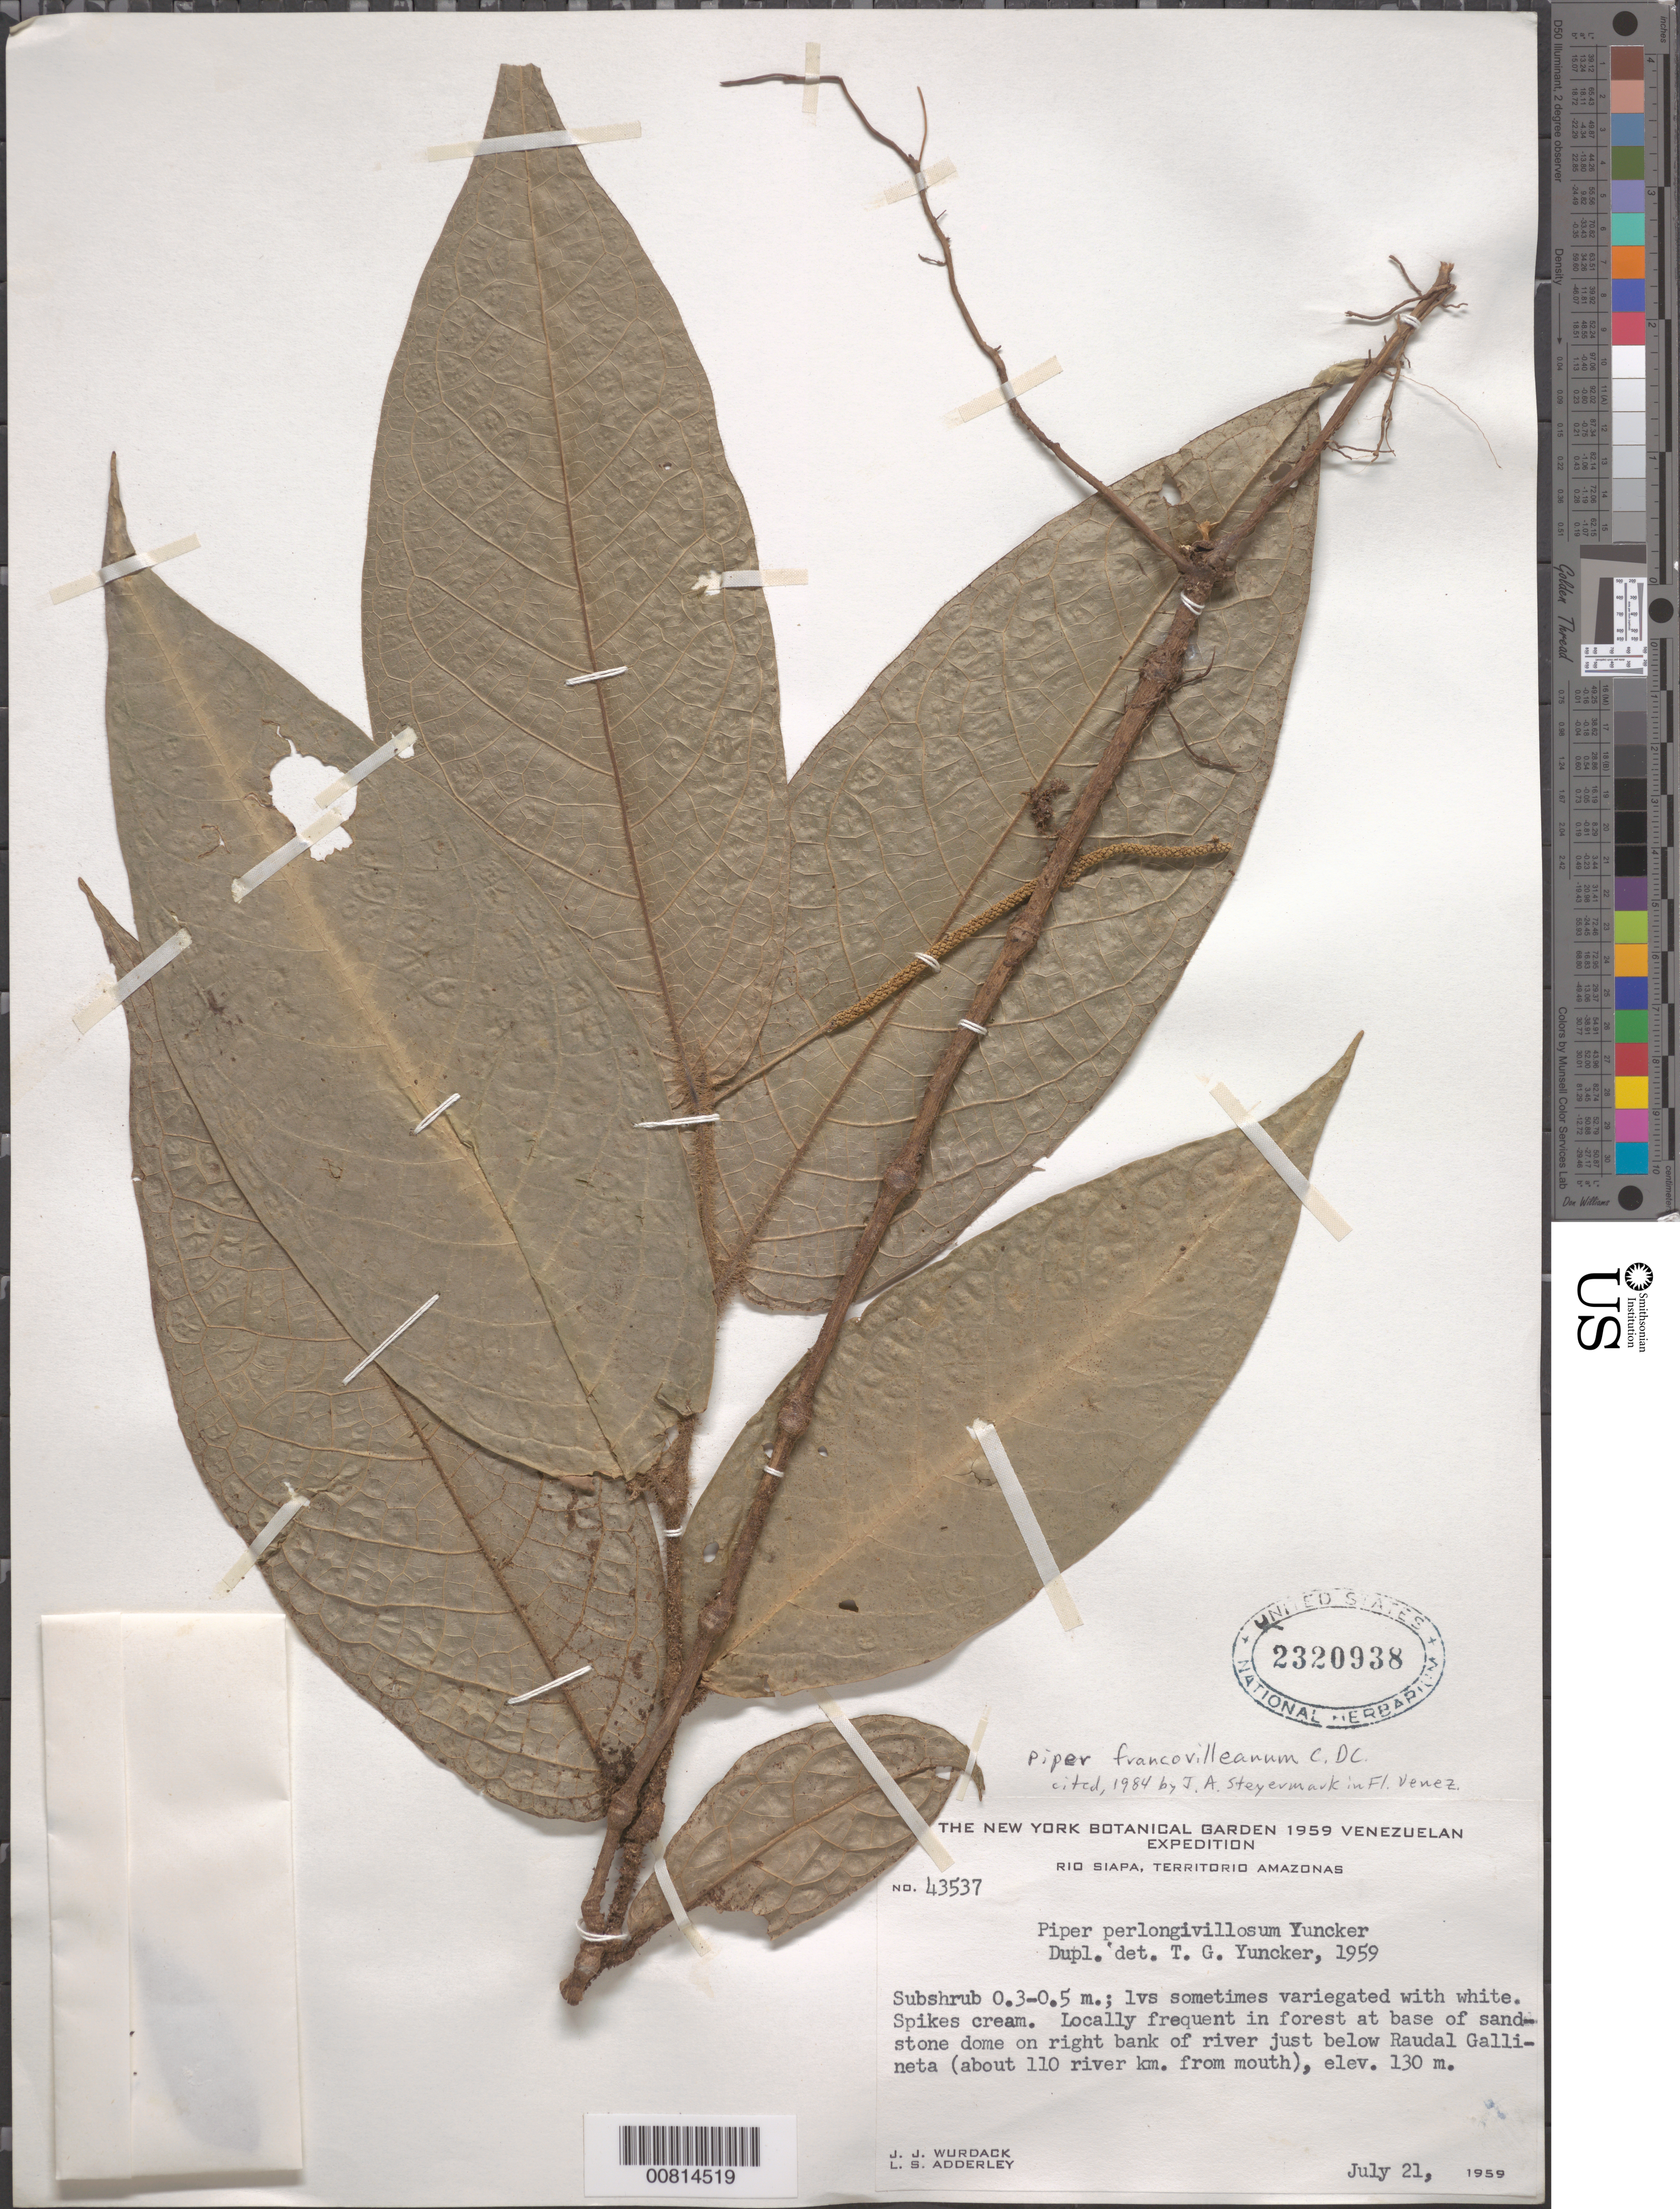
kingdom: Plantae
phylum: Tracheophyta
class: Magnoliopsida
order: Piperales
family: Piperaceae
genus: Piper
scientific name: Piper francovilleanum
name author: C. DC.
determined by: Steyermark, Julian A., (VEN)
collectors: J. J. Wurdack & L. S. Adderley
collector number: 43537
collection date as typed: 21-Jul-59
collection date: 1959-07-21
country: Venezuela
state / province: Amazonas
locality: Río Siapa, just below Raudal Gallineta (about 110 river km from mouth)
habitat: Forest at base of sandstone dome on riverbank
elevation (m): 130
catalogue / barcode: US 2320938